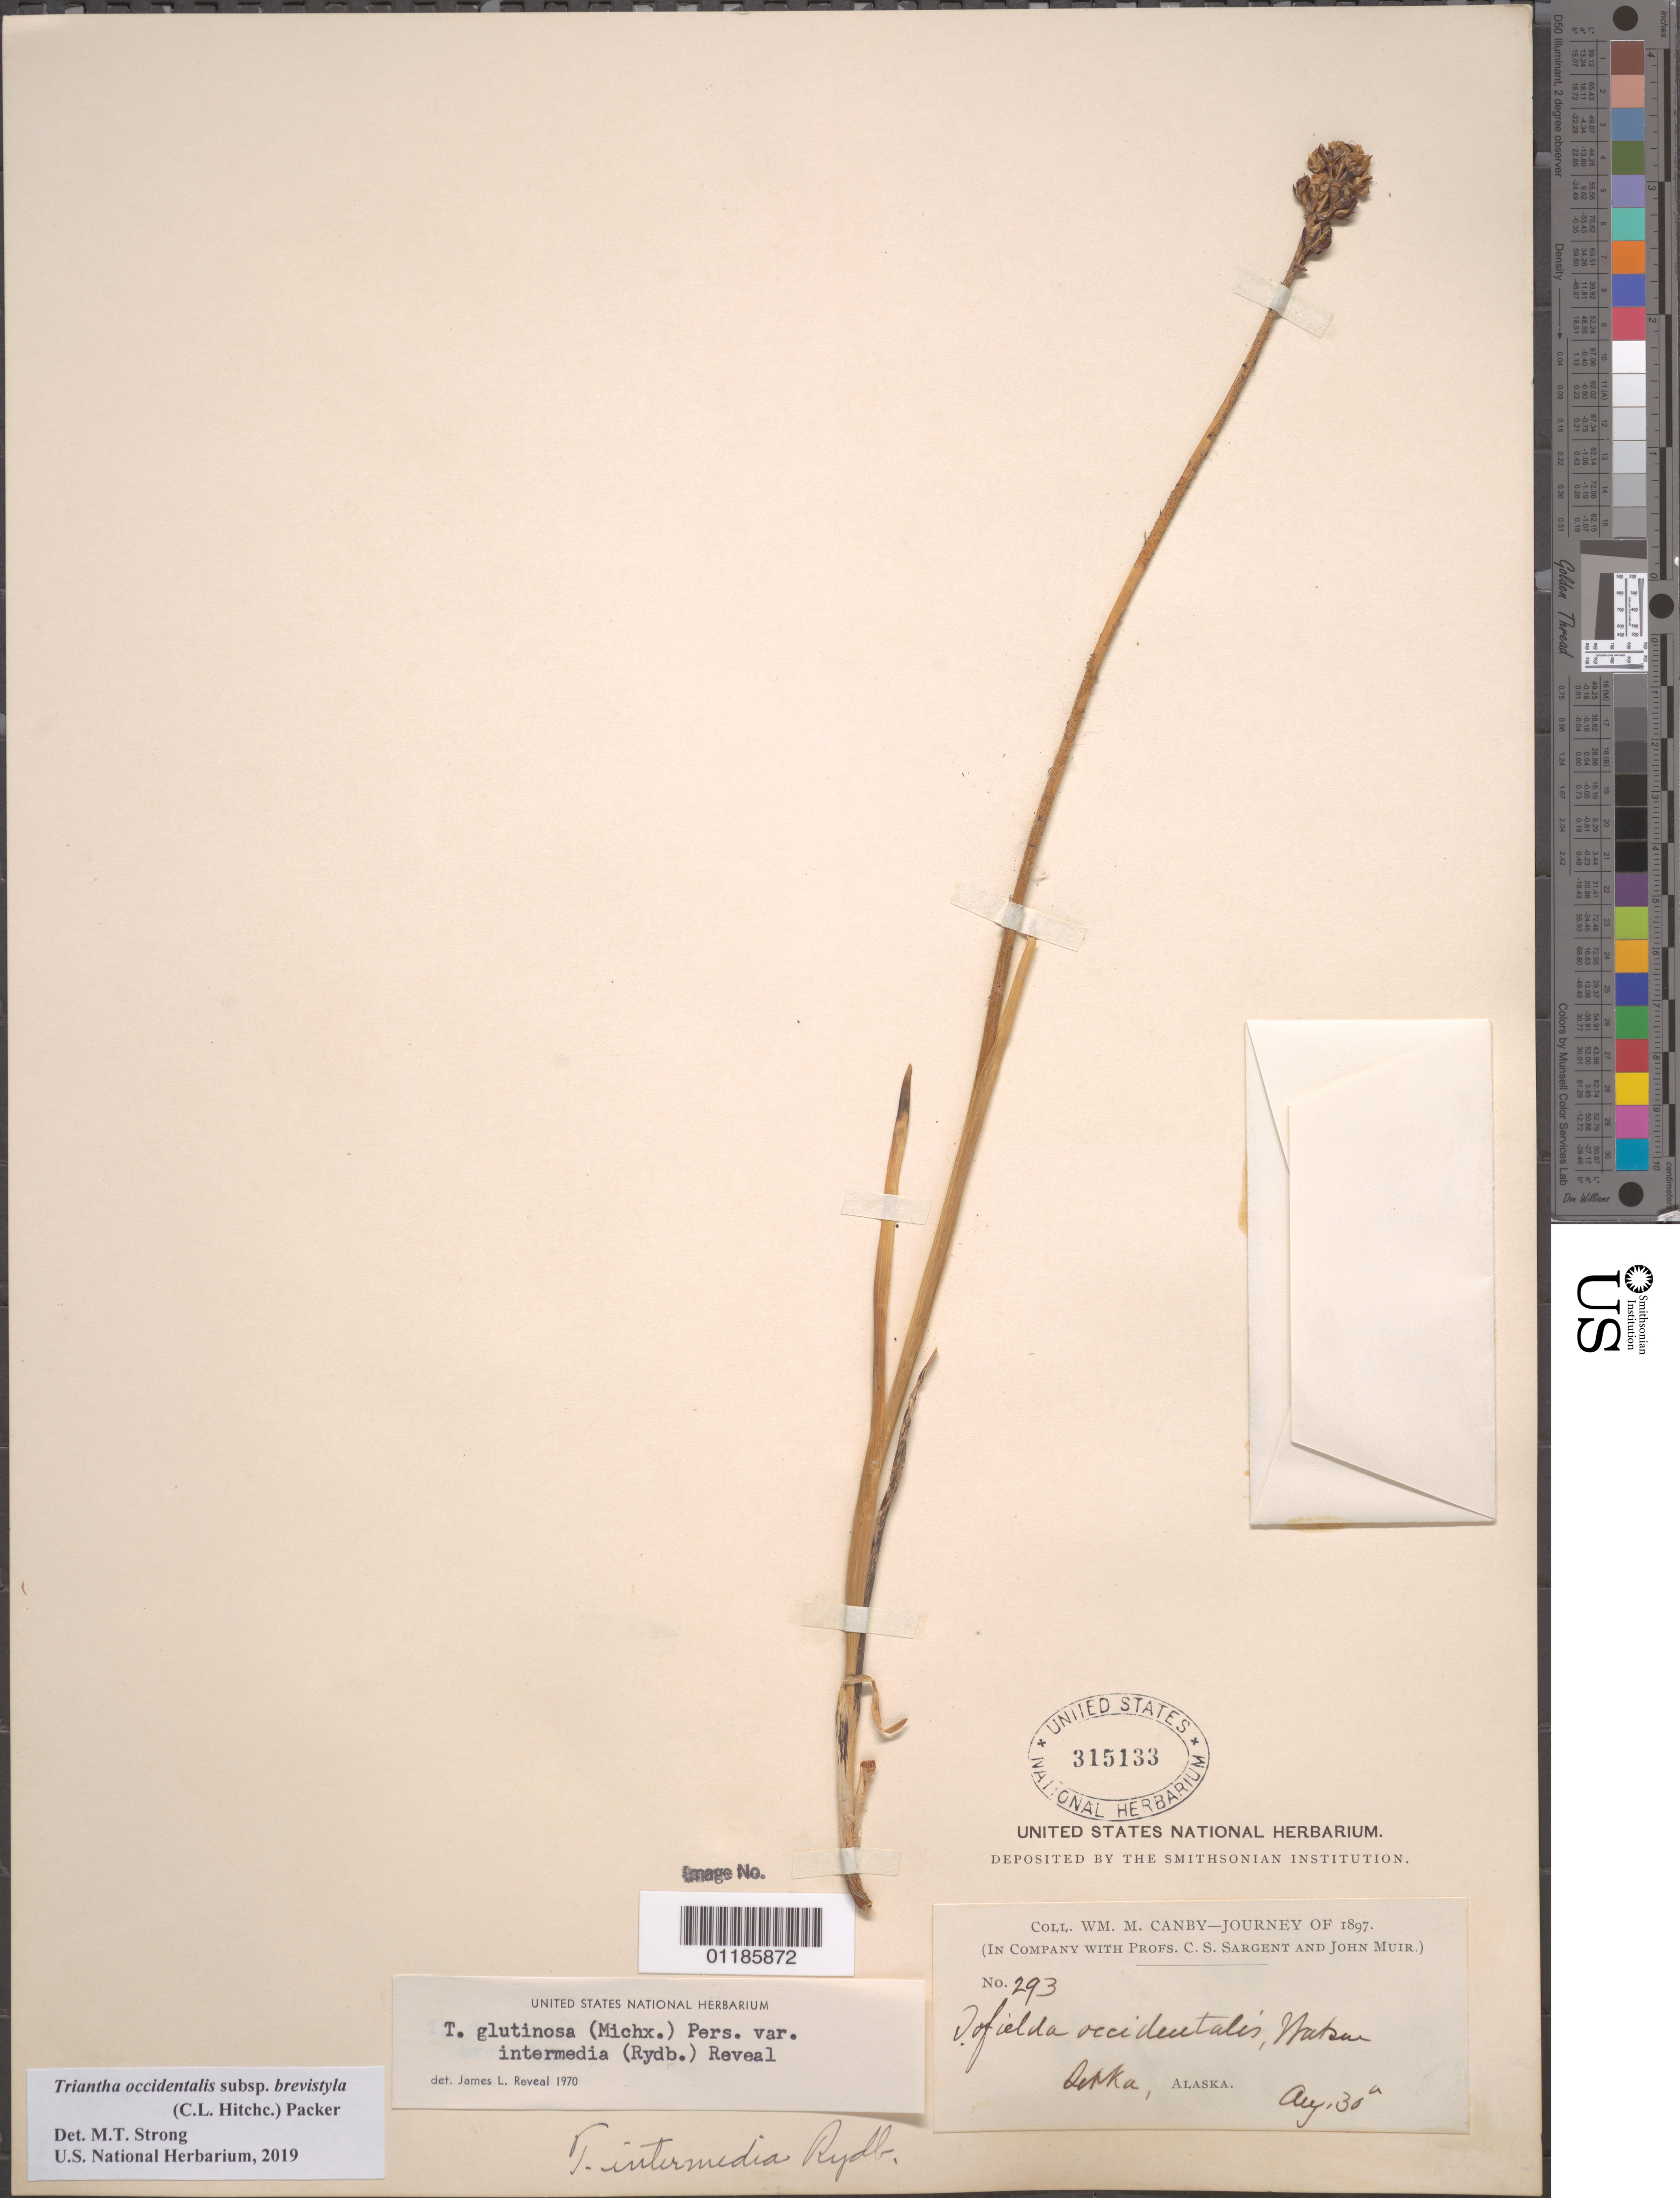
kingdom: Plantae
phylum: Tracheophyta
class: Liliopsida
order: Alismatales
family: Tofieldiaceae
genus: Triantha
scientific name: Triantha occidentalis subsp. brevistyla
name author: (C.L. Hitchc.) Packer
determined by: Strong, Mark T., (BOT), Smithsonian Institution - National Museum of Natural History (UNITED STATES)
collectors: W. M. Canby, C. S. Sargent & J. Muir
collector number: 293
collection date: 1897-08-30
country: United States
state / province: Alaska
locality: Sitka.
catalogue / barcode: US 315133